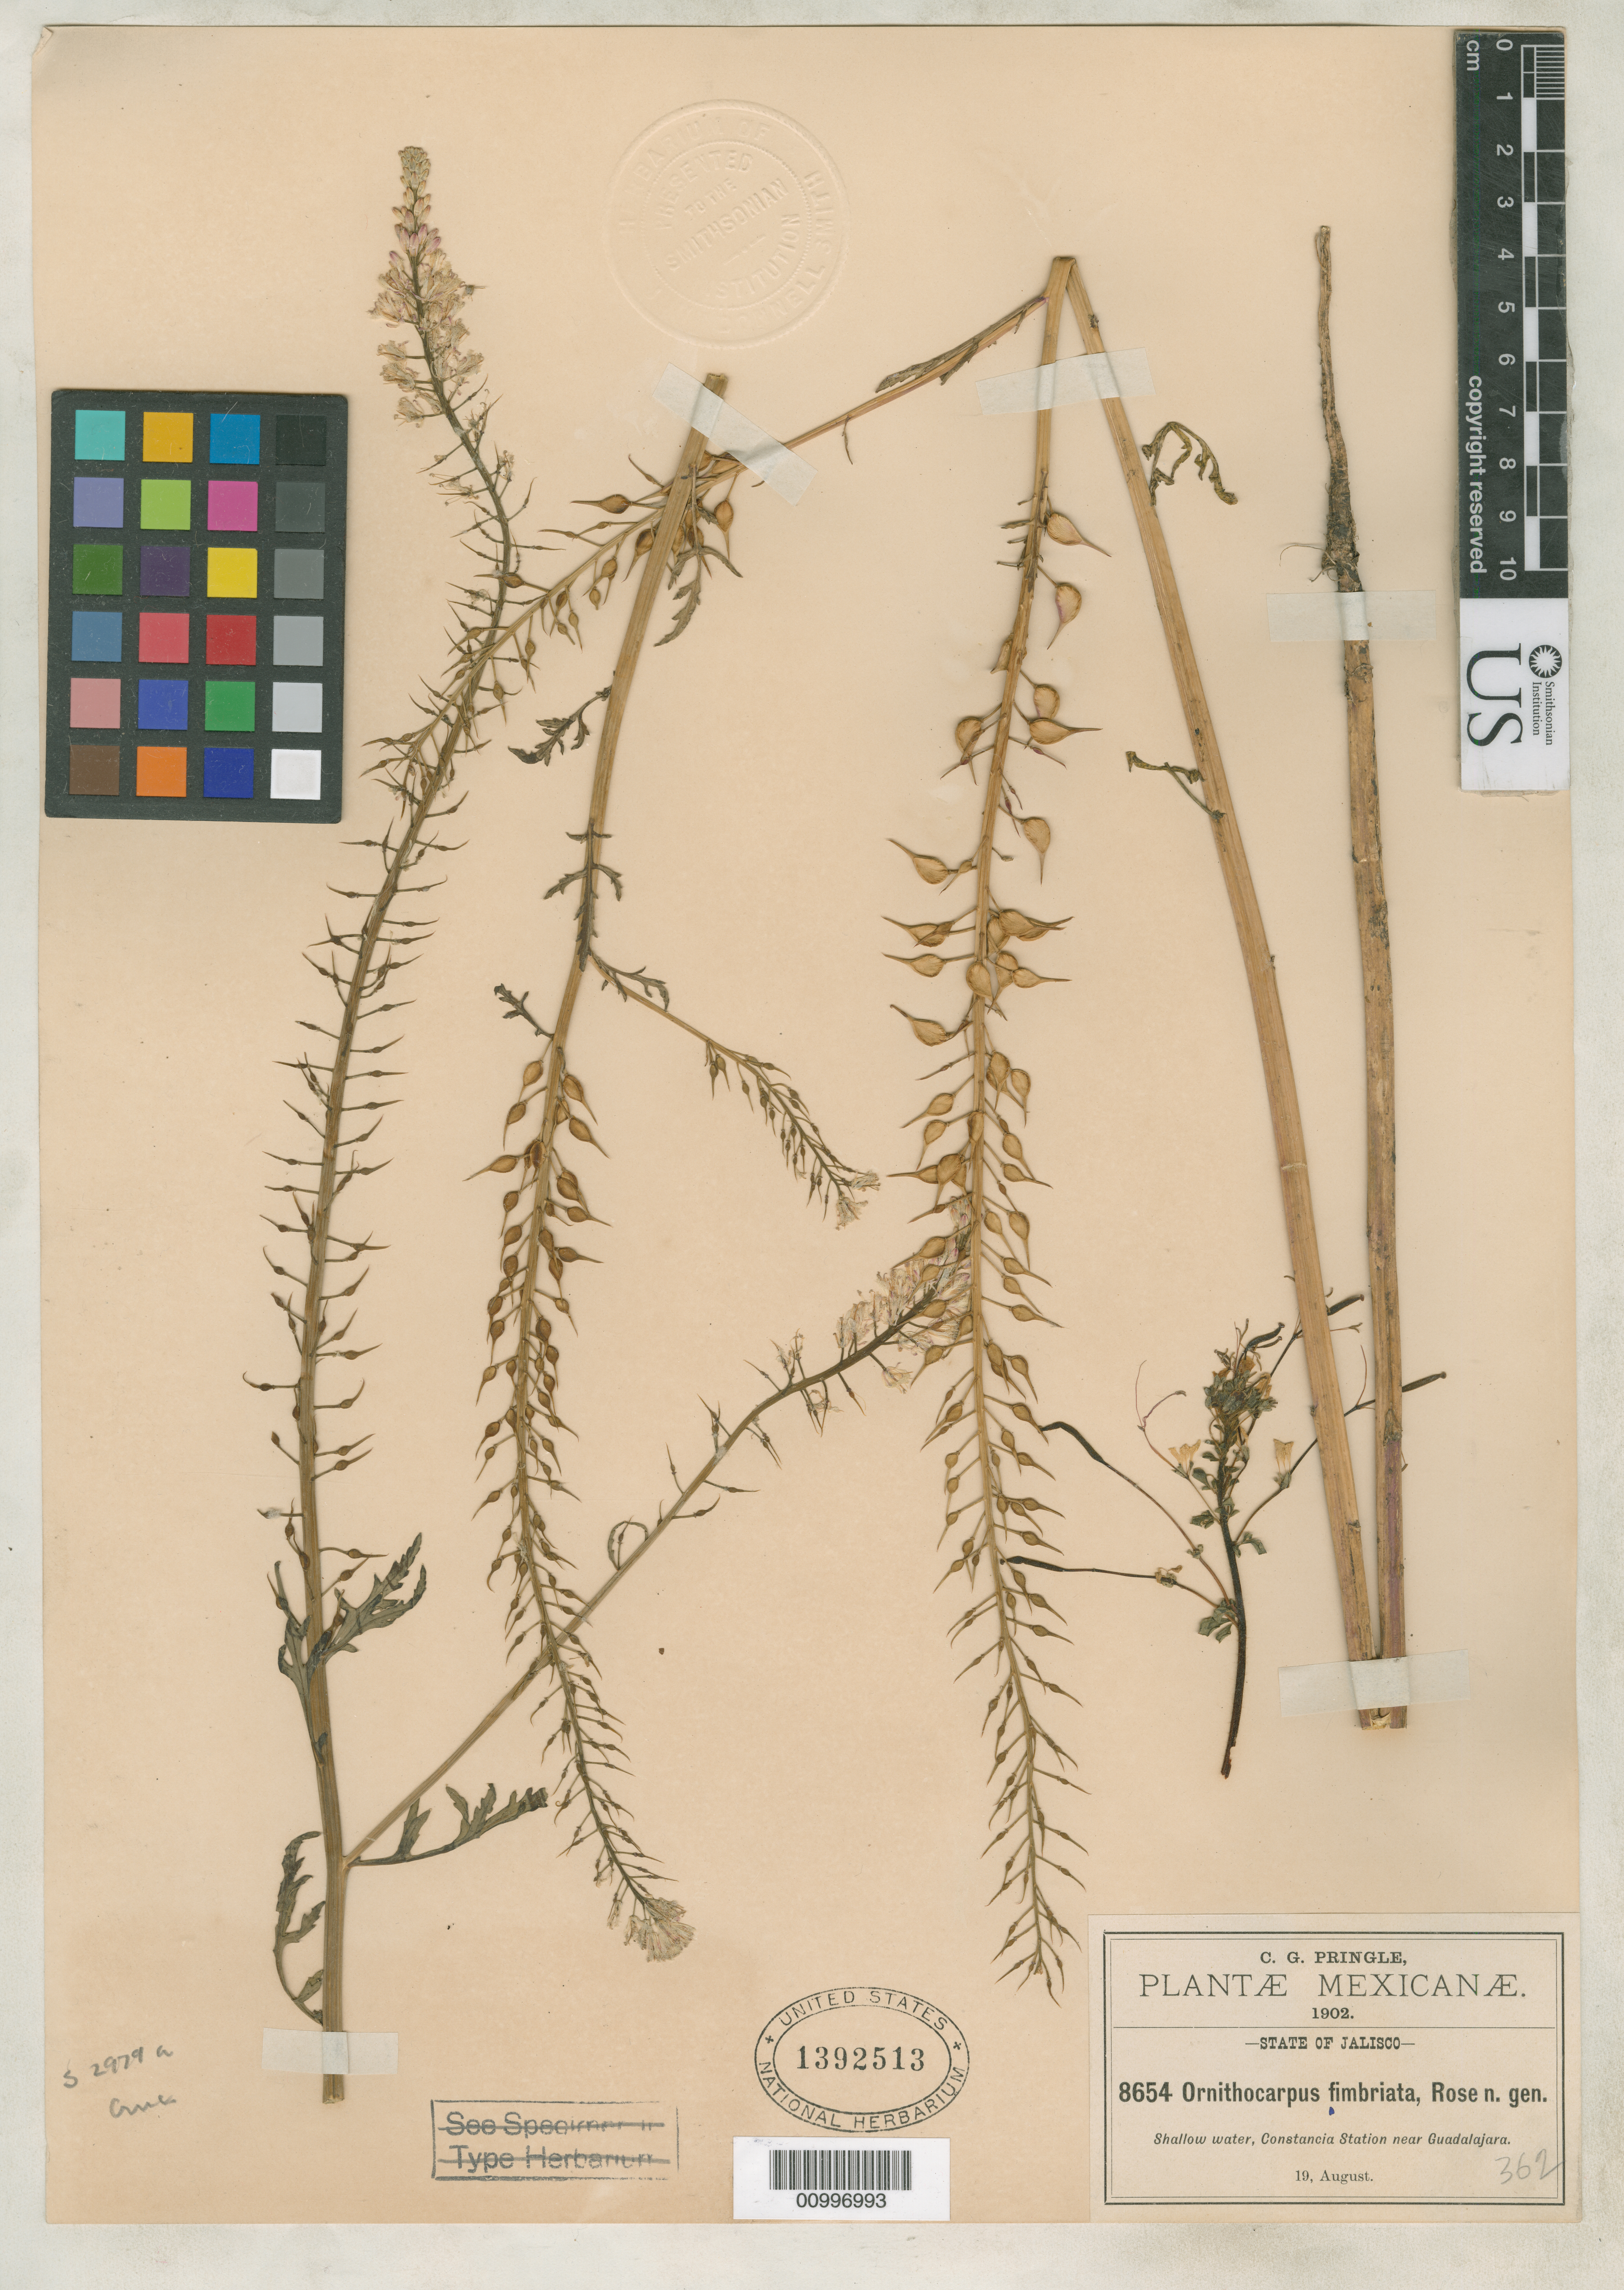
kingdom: Plantae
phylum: Tracheophyta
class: Magnoliopsida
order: Brassicales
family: Brassicaceae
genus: Ornithocarpa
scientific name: Ornithocarpa fimbriata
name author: Rose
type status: Isotype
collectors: C. G. Pringle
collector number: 8654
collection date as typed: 19 Aug 1902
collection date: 1902-08-19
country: Mexico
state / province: Jalisco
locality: Constancia Station near Guadalajara.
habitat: Shallow water.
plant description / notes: Protologue cites 8634 for the collection no., whereas specimen is 8654. From the herbarium of J. Donnell Smith.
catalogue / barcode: US 1392513